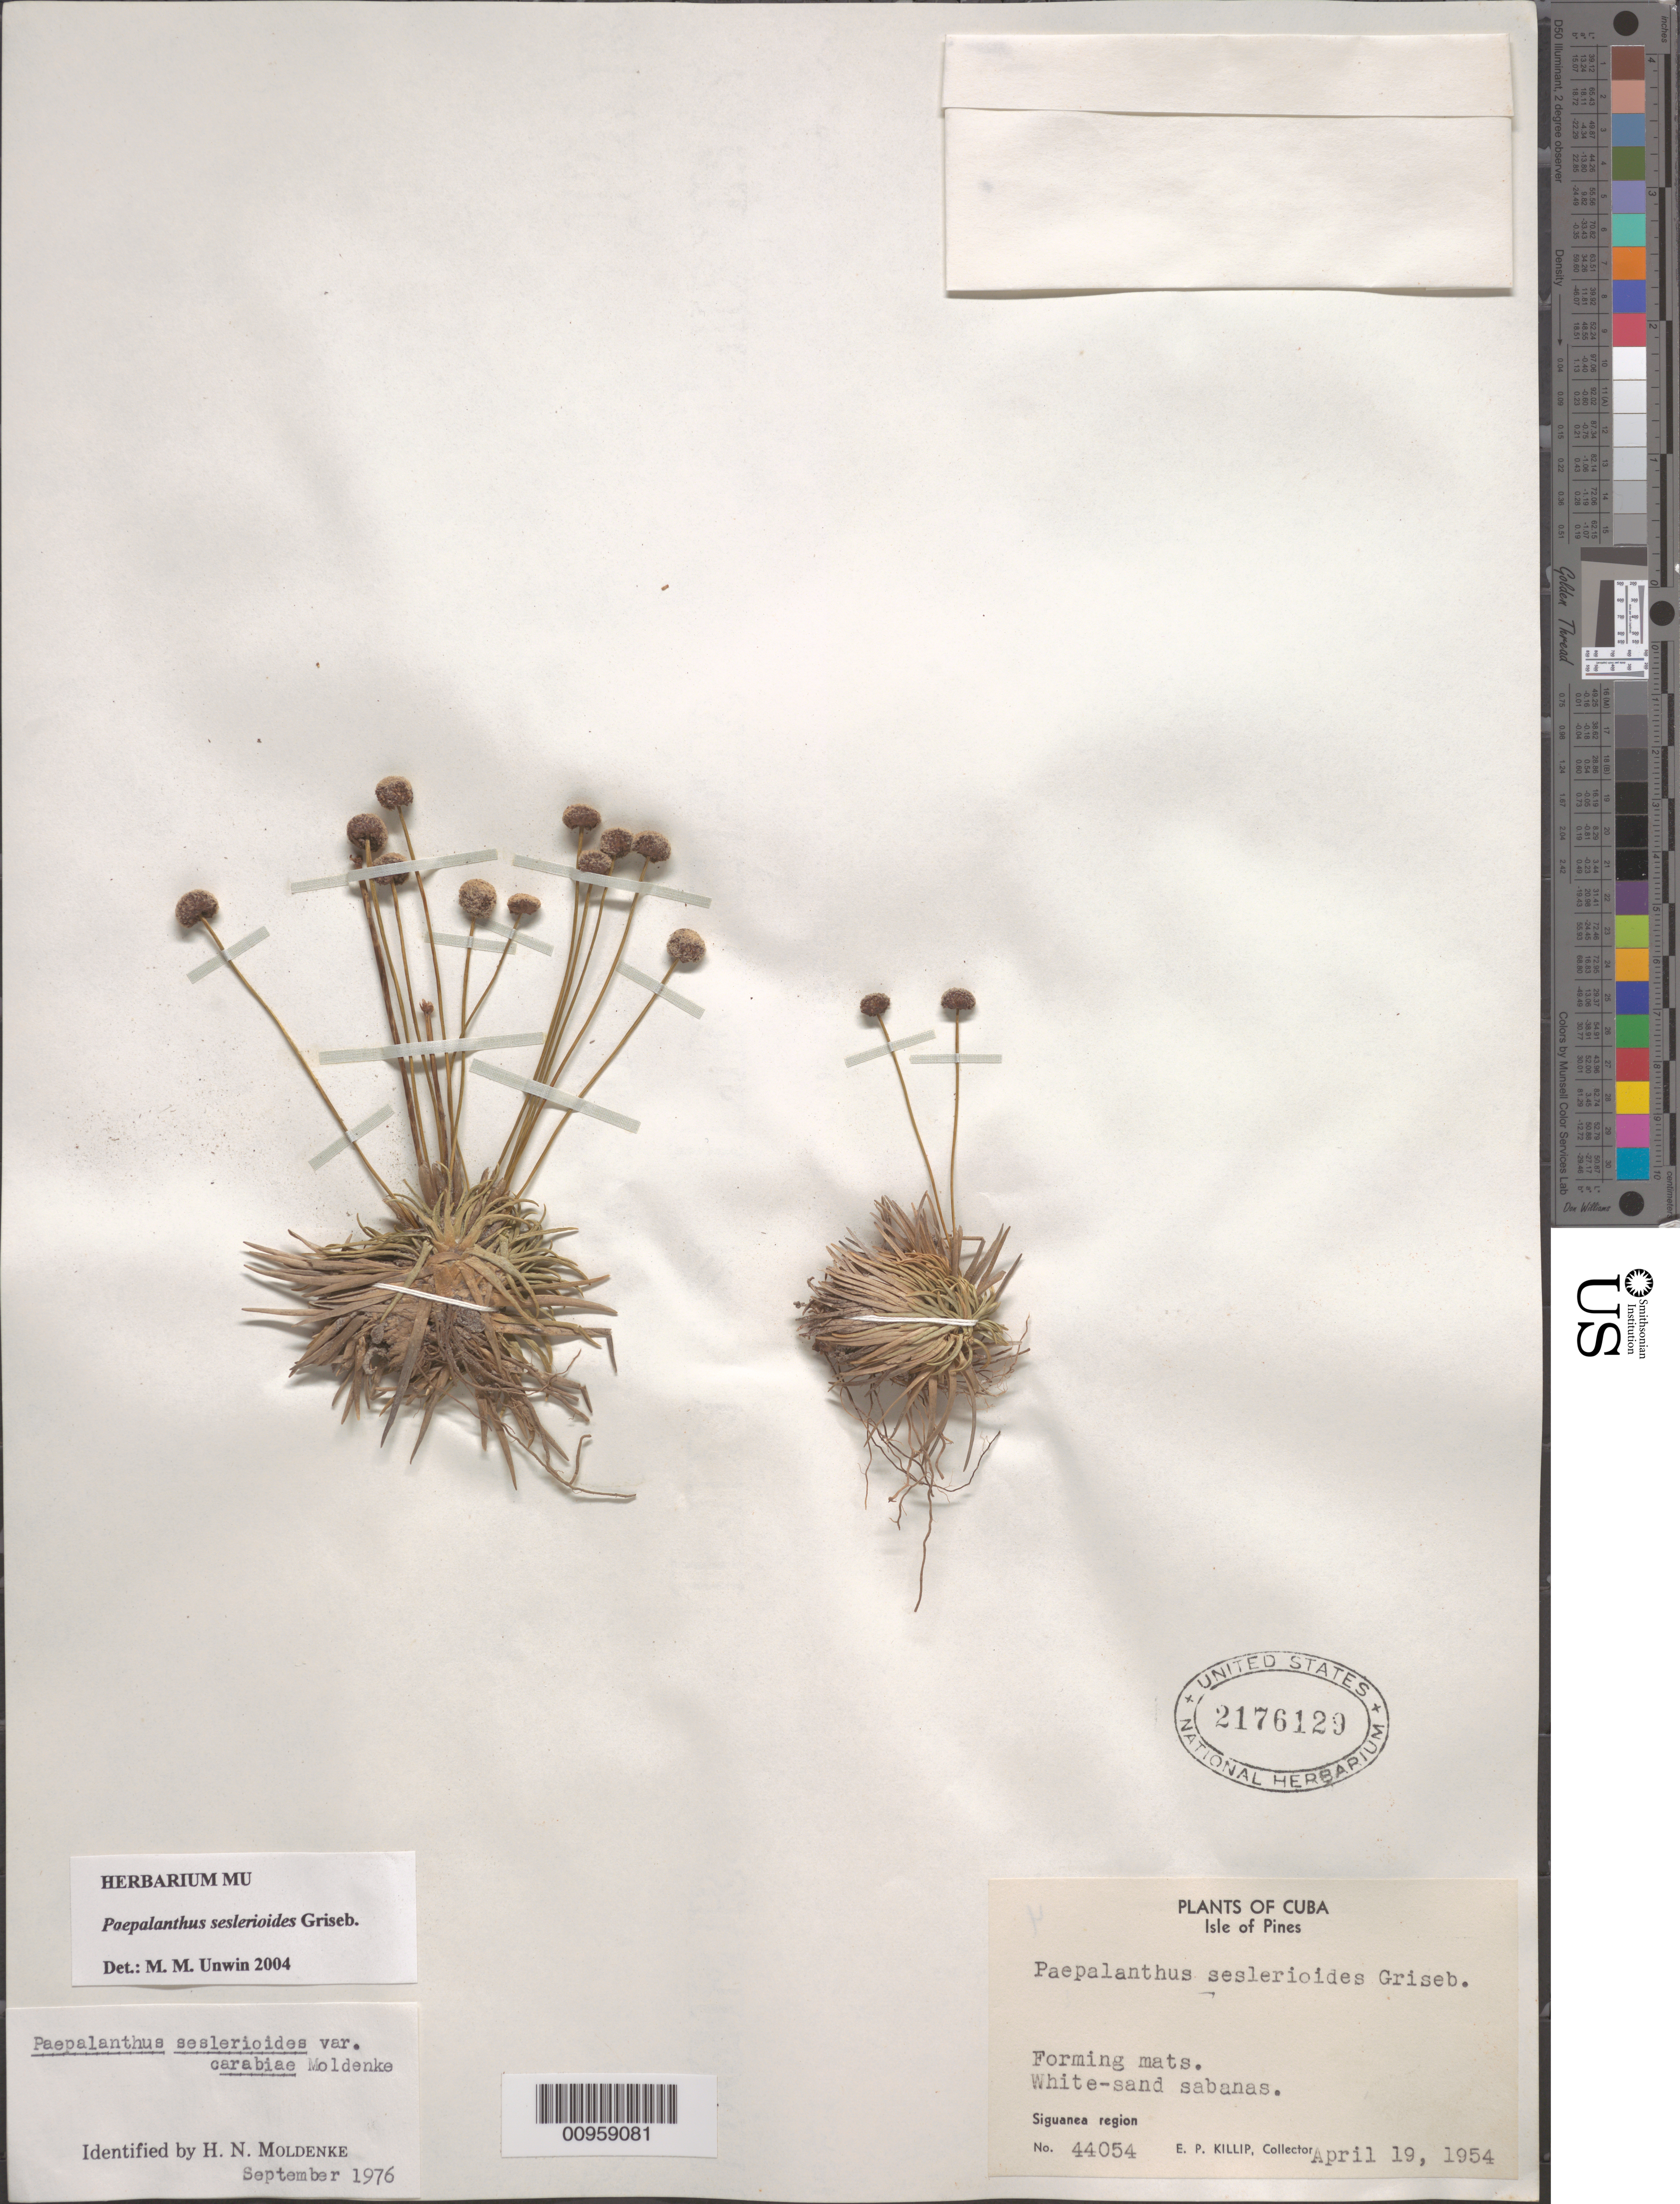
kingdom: Plantae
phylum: Tracheophyta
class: Liliopsida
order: Poales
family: Eriocaulaceae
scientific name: Giuliettia seslerioides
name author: (Griseb.) Andrino & Sano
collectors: E. P. Killip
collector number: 44054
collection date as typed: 19 Apr 1954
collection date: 1954-04-19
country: Cuba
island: Isla de la Juventud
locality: Siguanea Region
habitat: White-sand savannas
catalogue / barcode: US 2176129